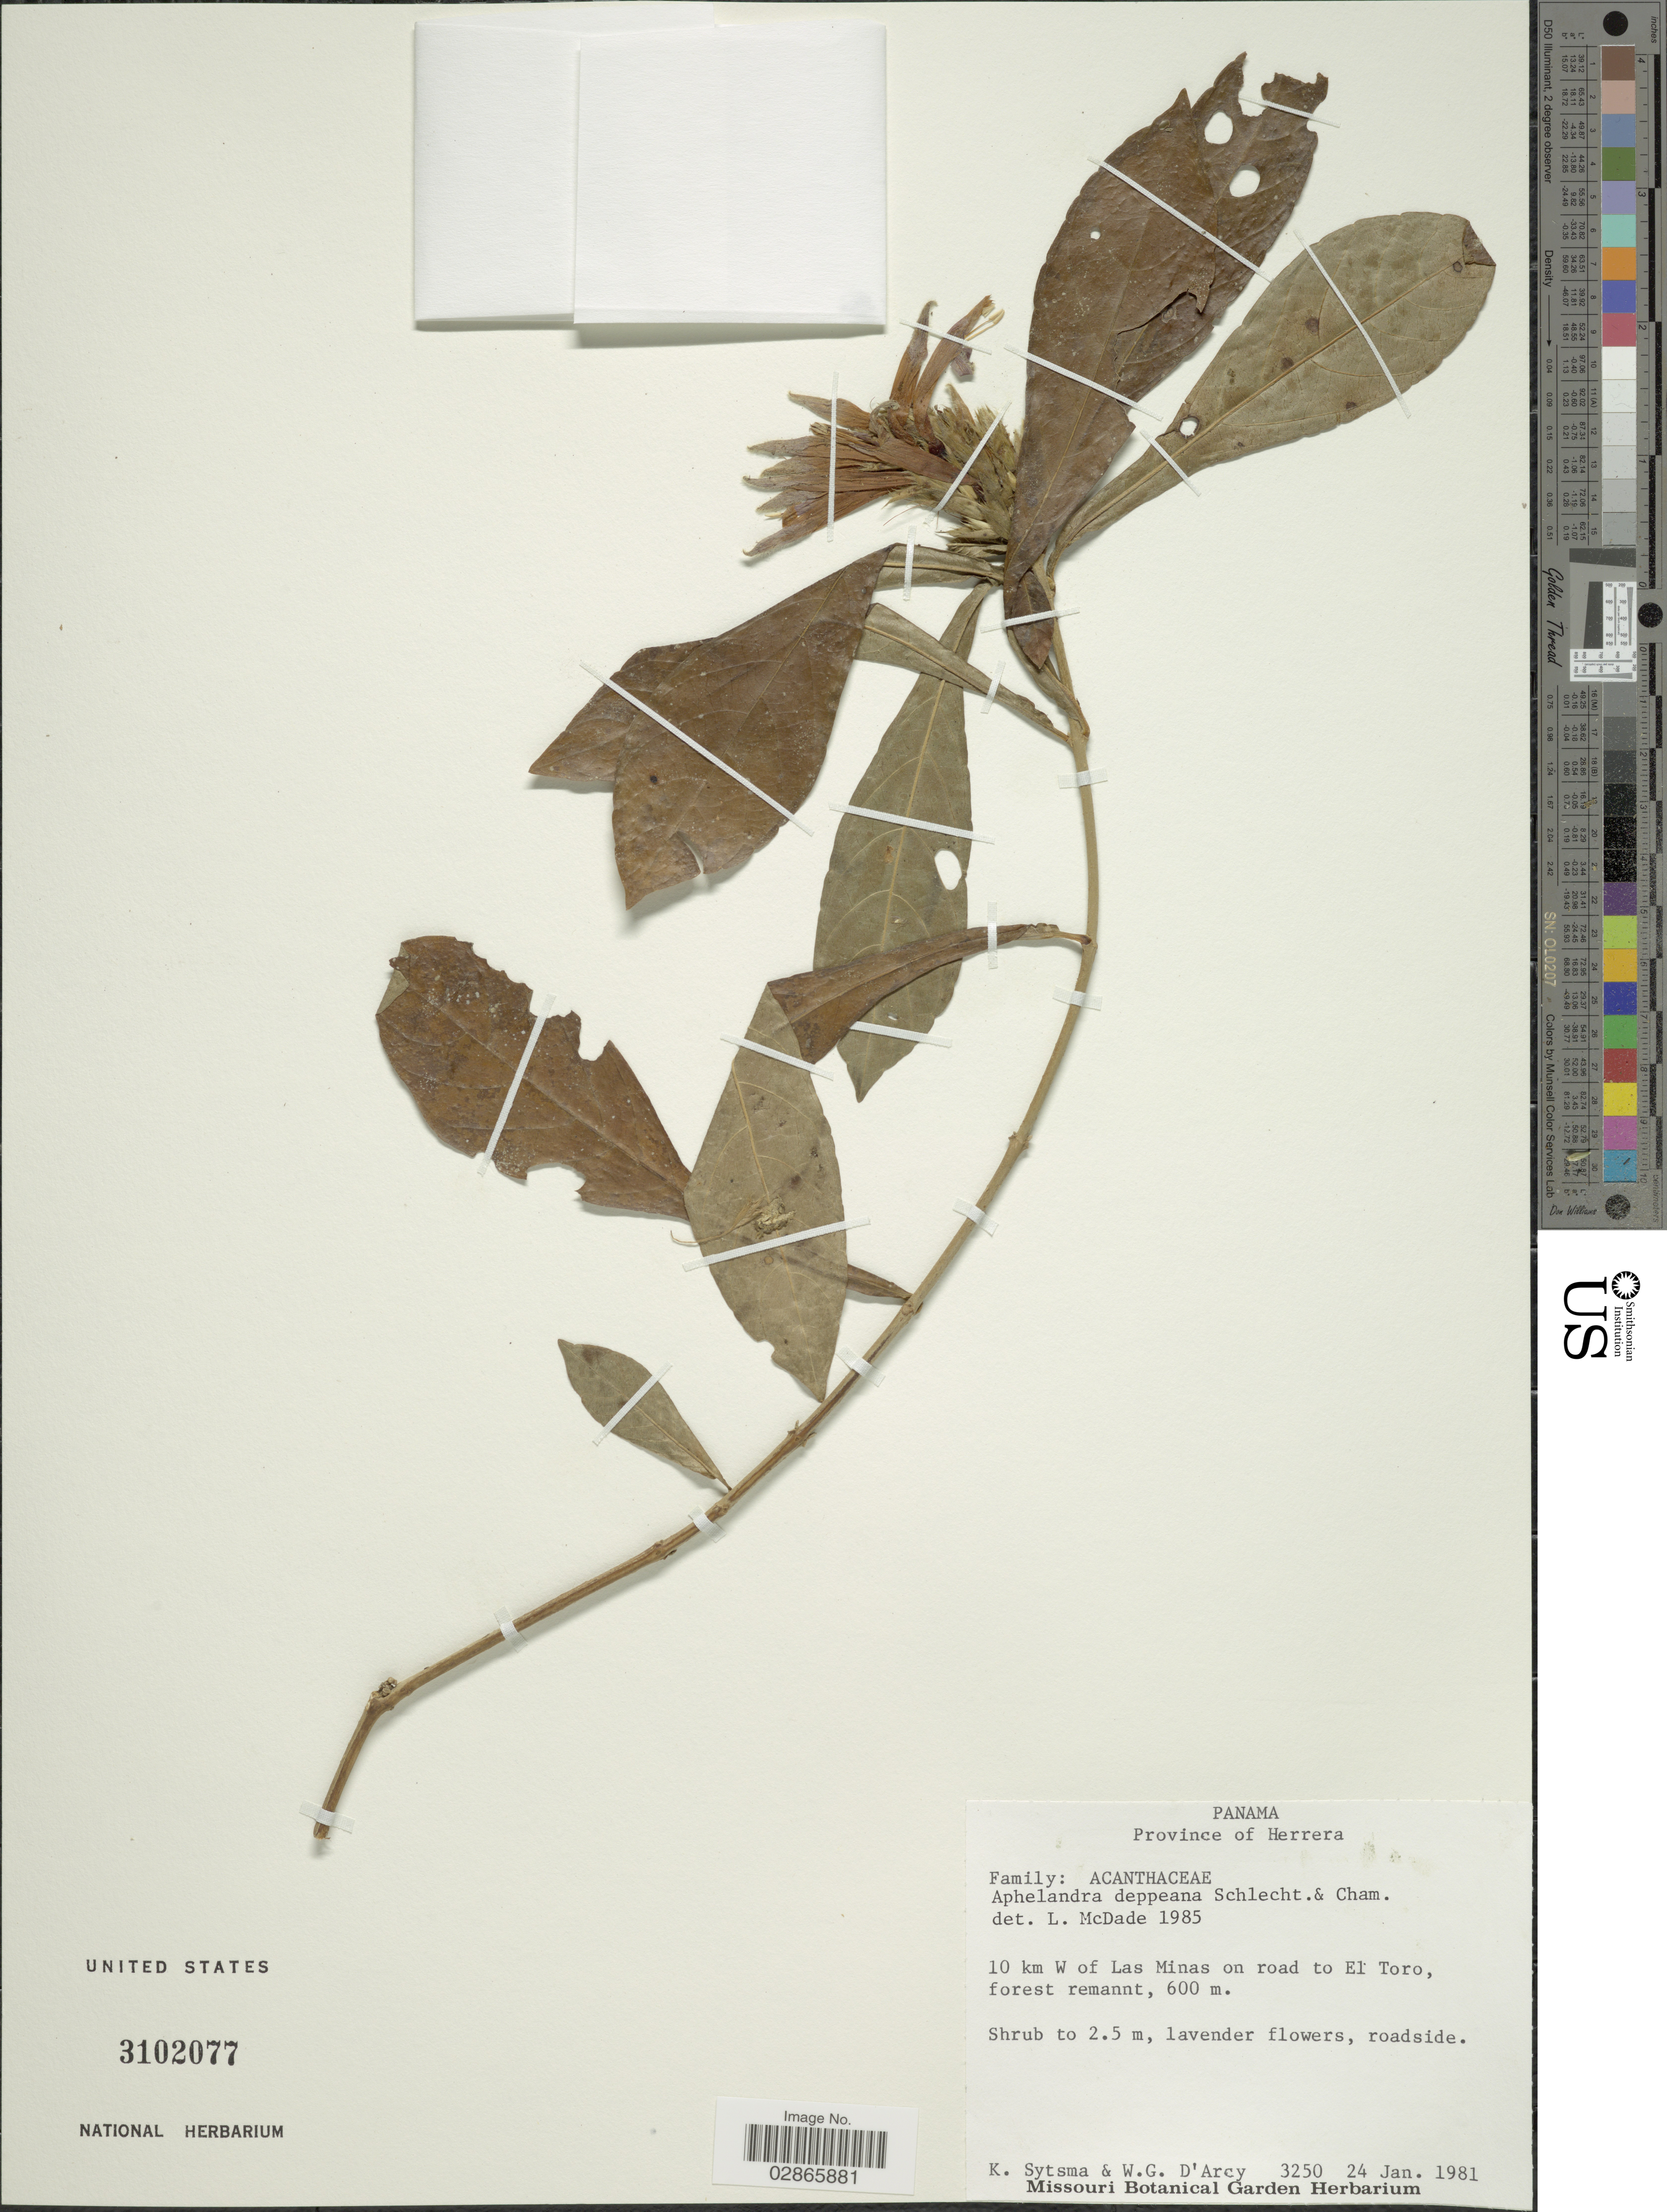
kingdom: Plantae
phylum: Tracheophyta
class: Magnoliopsida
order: Lamiales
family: Acanthaceae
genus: Aphelandra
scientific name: Aphelandra deppeana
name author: Schltdl. & Cham.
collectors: K. Systma & W. G. D'Arcy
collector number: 3250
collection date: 1981-01-24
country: Panama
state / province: Herrera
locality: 10 km W of Las Minas on road to El Toro.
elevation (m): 600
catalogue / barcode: US 3102077